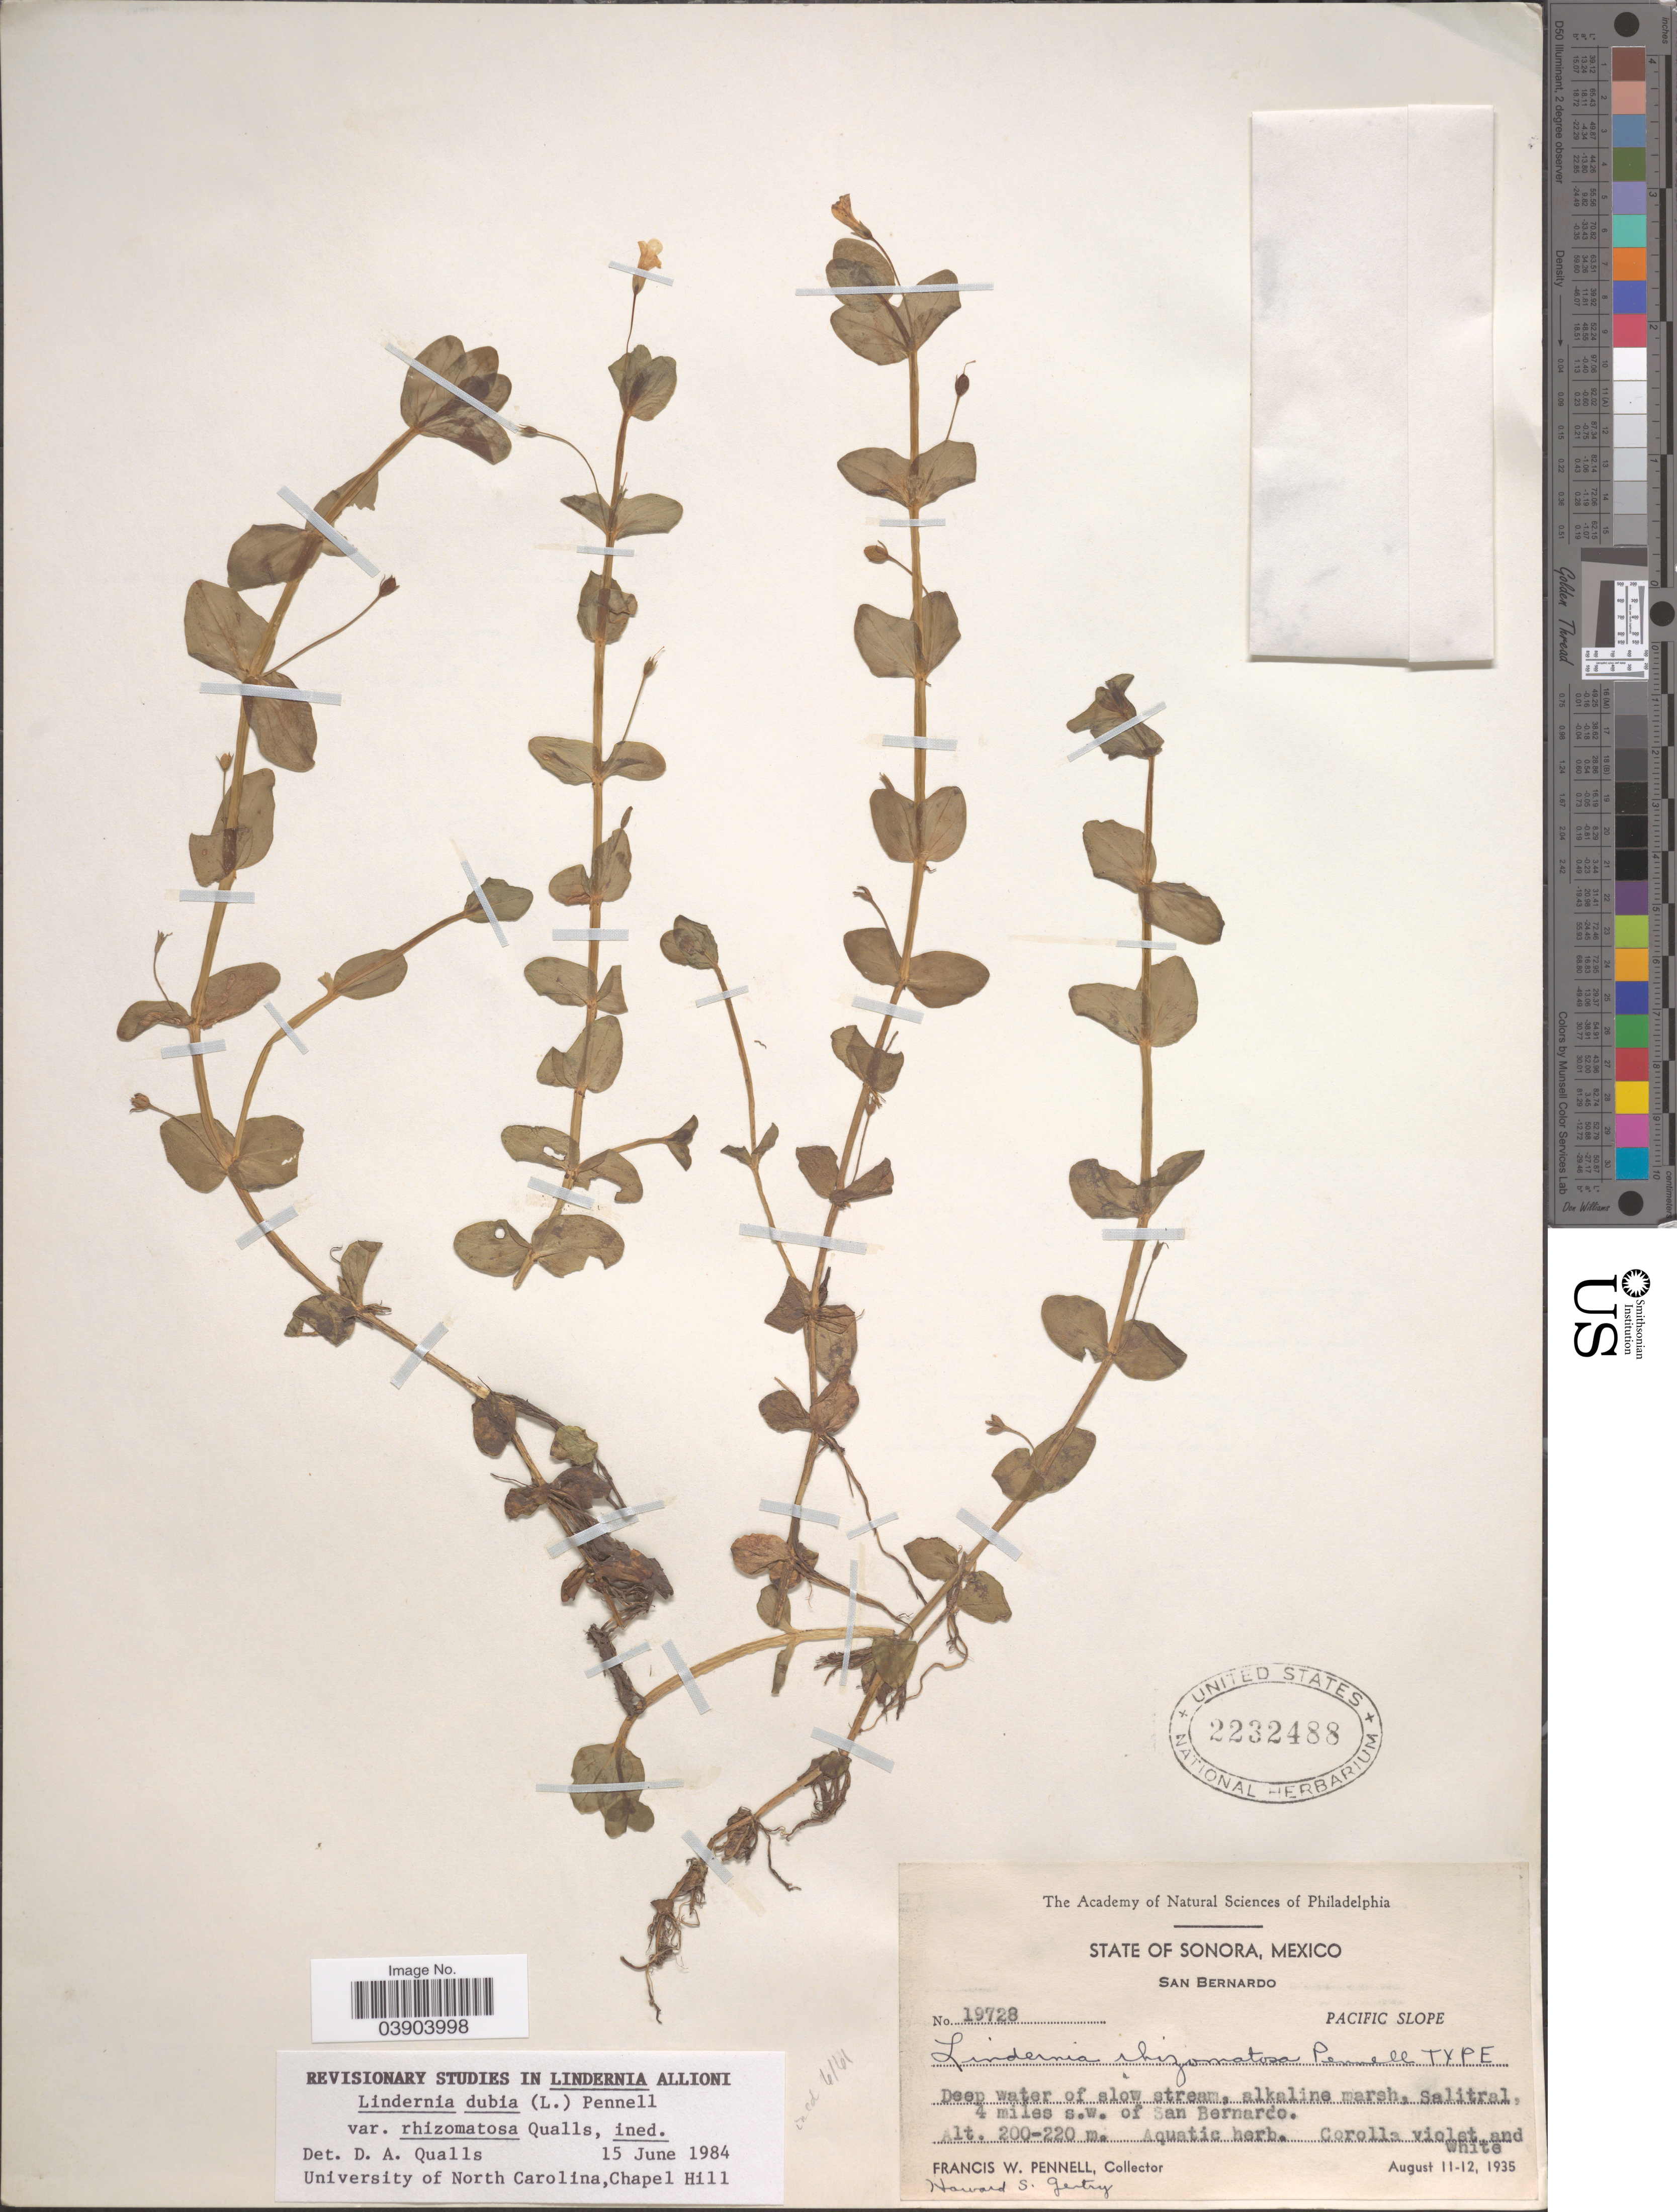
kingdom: Plantae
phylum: Tracheophyta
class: Magnoliopsida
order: Lamiales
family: Linderniaceae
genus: Lindernia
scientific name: Lindernia dubia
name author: (L.) Pennell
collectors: F. W. Pennell & H. S. Gentry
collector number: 19728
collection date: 1935-08-11/1935-08-12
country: Mexico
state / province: Sonora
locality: San Bernardo. Pacific Slope. Salitral, 4 miles s.w. of San Bernardo.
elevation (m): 200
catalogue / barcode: US 2232488